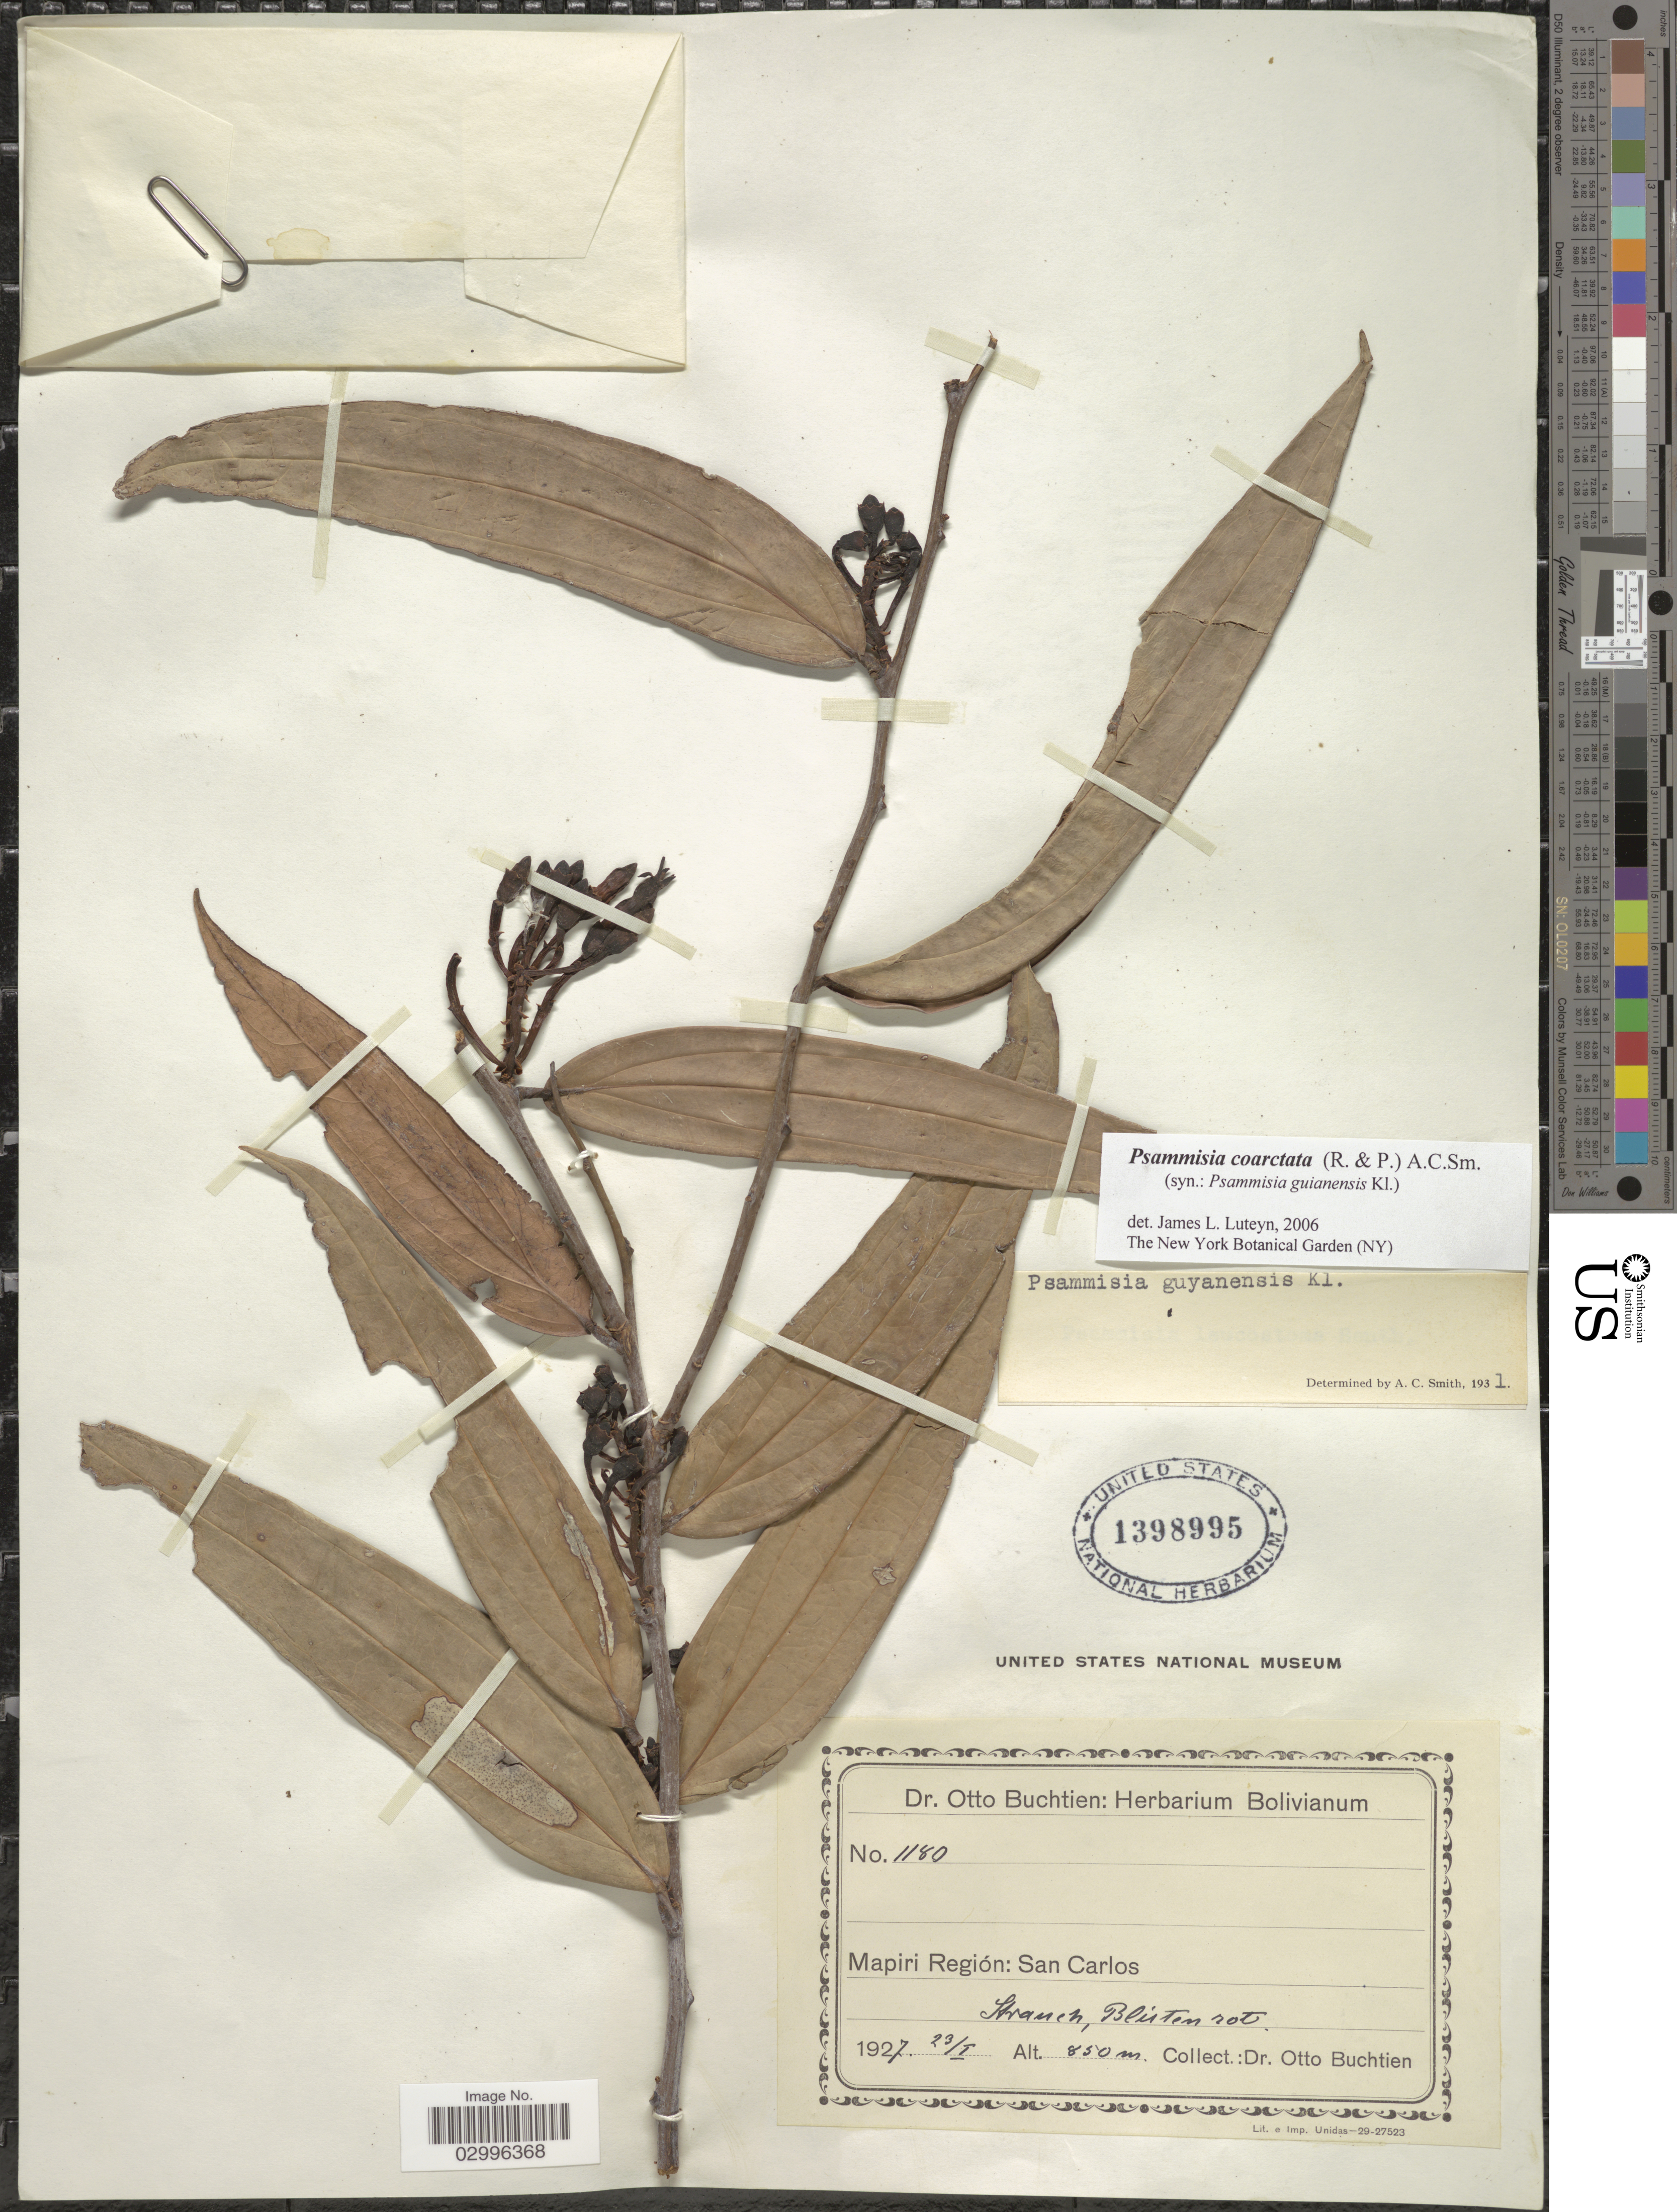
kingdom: Plantae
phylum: Tracheophyta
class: Magnoliopsida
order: Ericales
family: Ericaceae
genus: Psammisia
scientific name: Psammisia coarctata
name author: (Ruiz & Pav.) A.C. Sm.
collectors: O. Buchtien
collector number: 1180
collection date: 1927-01-23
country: Bolivia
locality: Mapiri Región: San Carlos.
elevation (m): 850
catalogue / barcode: US 1398995